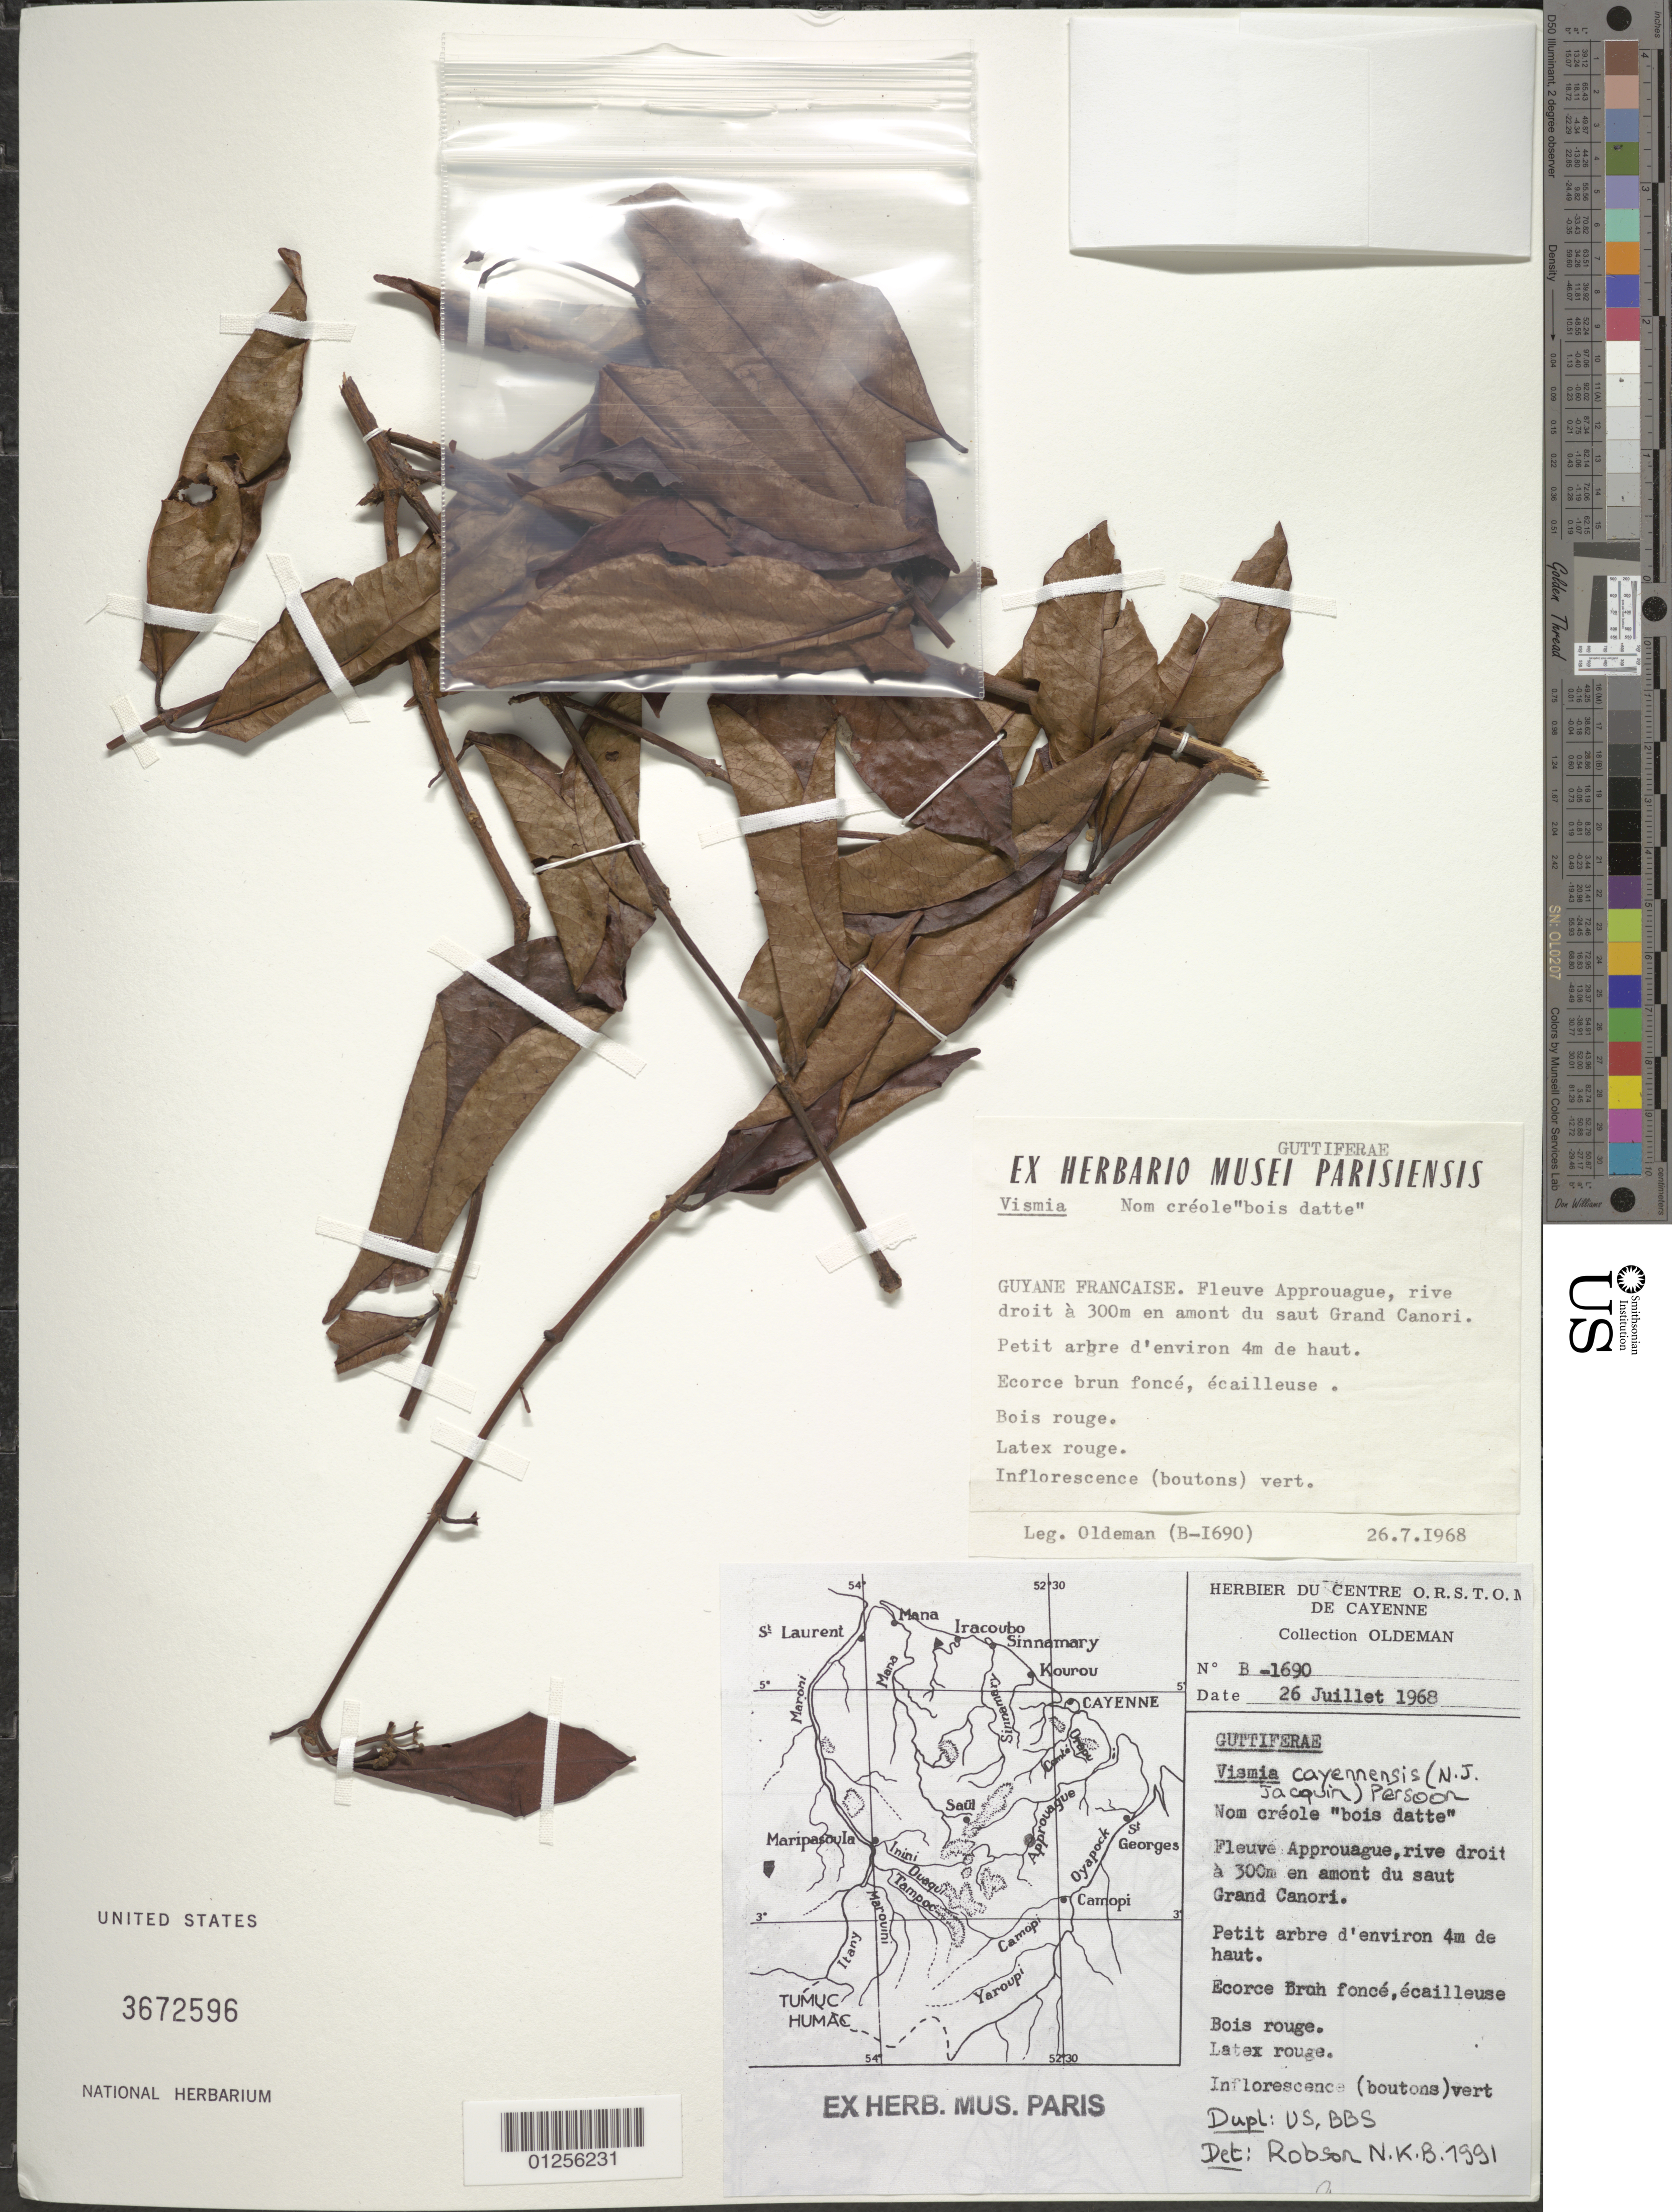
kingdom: Plantae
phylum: Tracheophyta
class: Magnoliopsida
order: Malpighiales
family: Hypericaceae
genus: Vismia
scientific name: Vismia cayennensis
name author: (Jacq.) Pers.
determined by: Robson, Norman K. B.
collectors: R. Oldeman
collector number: B-1690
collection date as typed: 26-Jul-68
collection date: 1968-07-26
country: French Guiana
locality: Approuague R., rive droit a 300m en amont du saut Grand Canori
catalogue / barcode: US 3672596